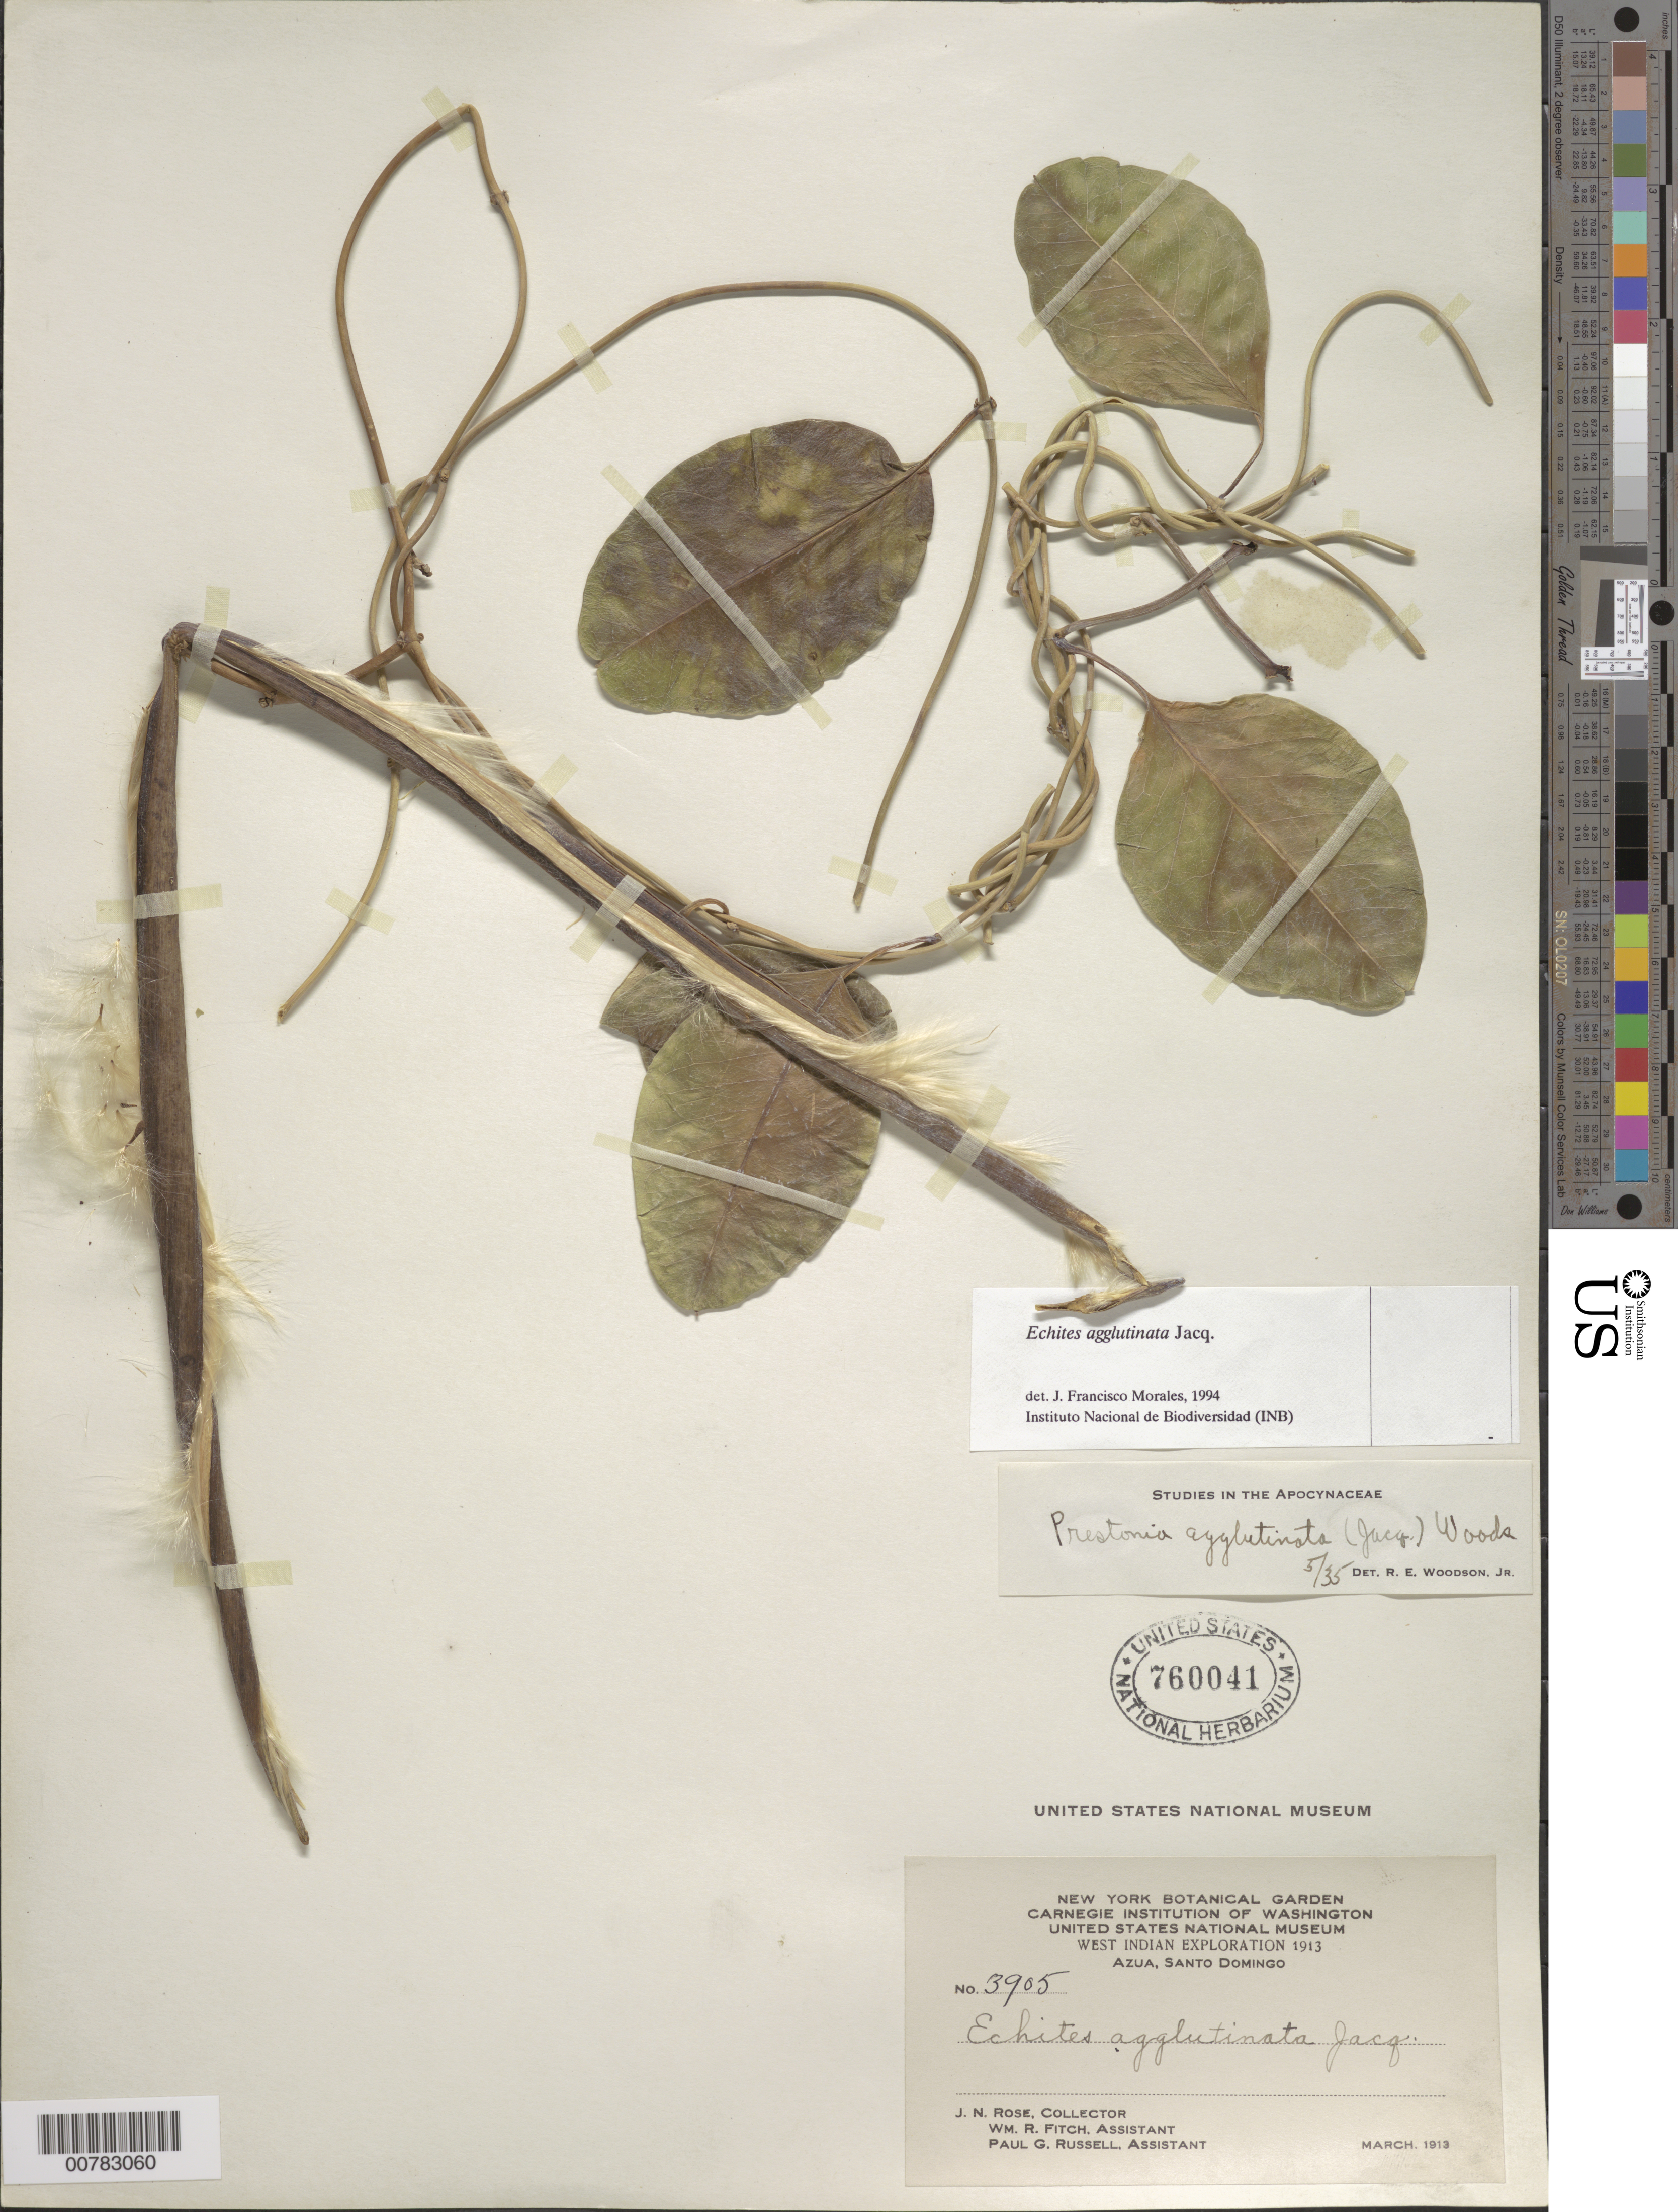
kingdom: Plantae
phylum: Tracheophyta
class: Magnoliopsida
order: Gentianales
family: Apocynaceae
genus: Echites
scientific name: Echites agglutinatus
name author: Jacq.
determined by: Morales, J. F.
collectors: J. N. Rose, W. R. Fitch & P. G. Russell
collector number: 3905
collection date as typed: Mar 1913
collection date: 1913-03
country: Dominican Republic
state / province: Azua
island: Hispaniola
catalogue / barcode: US 760041